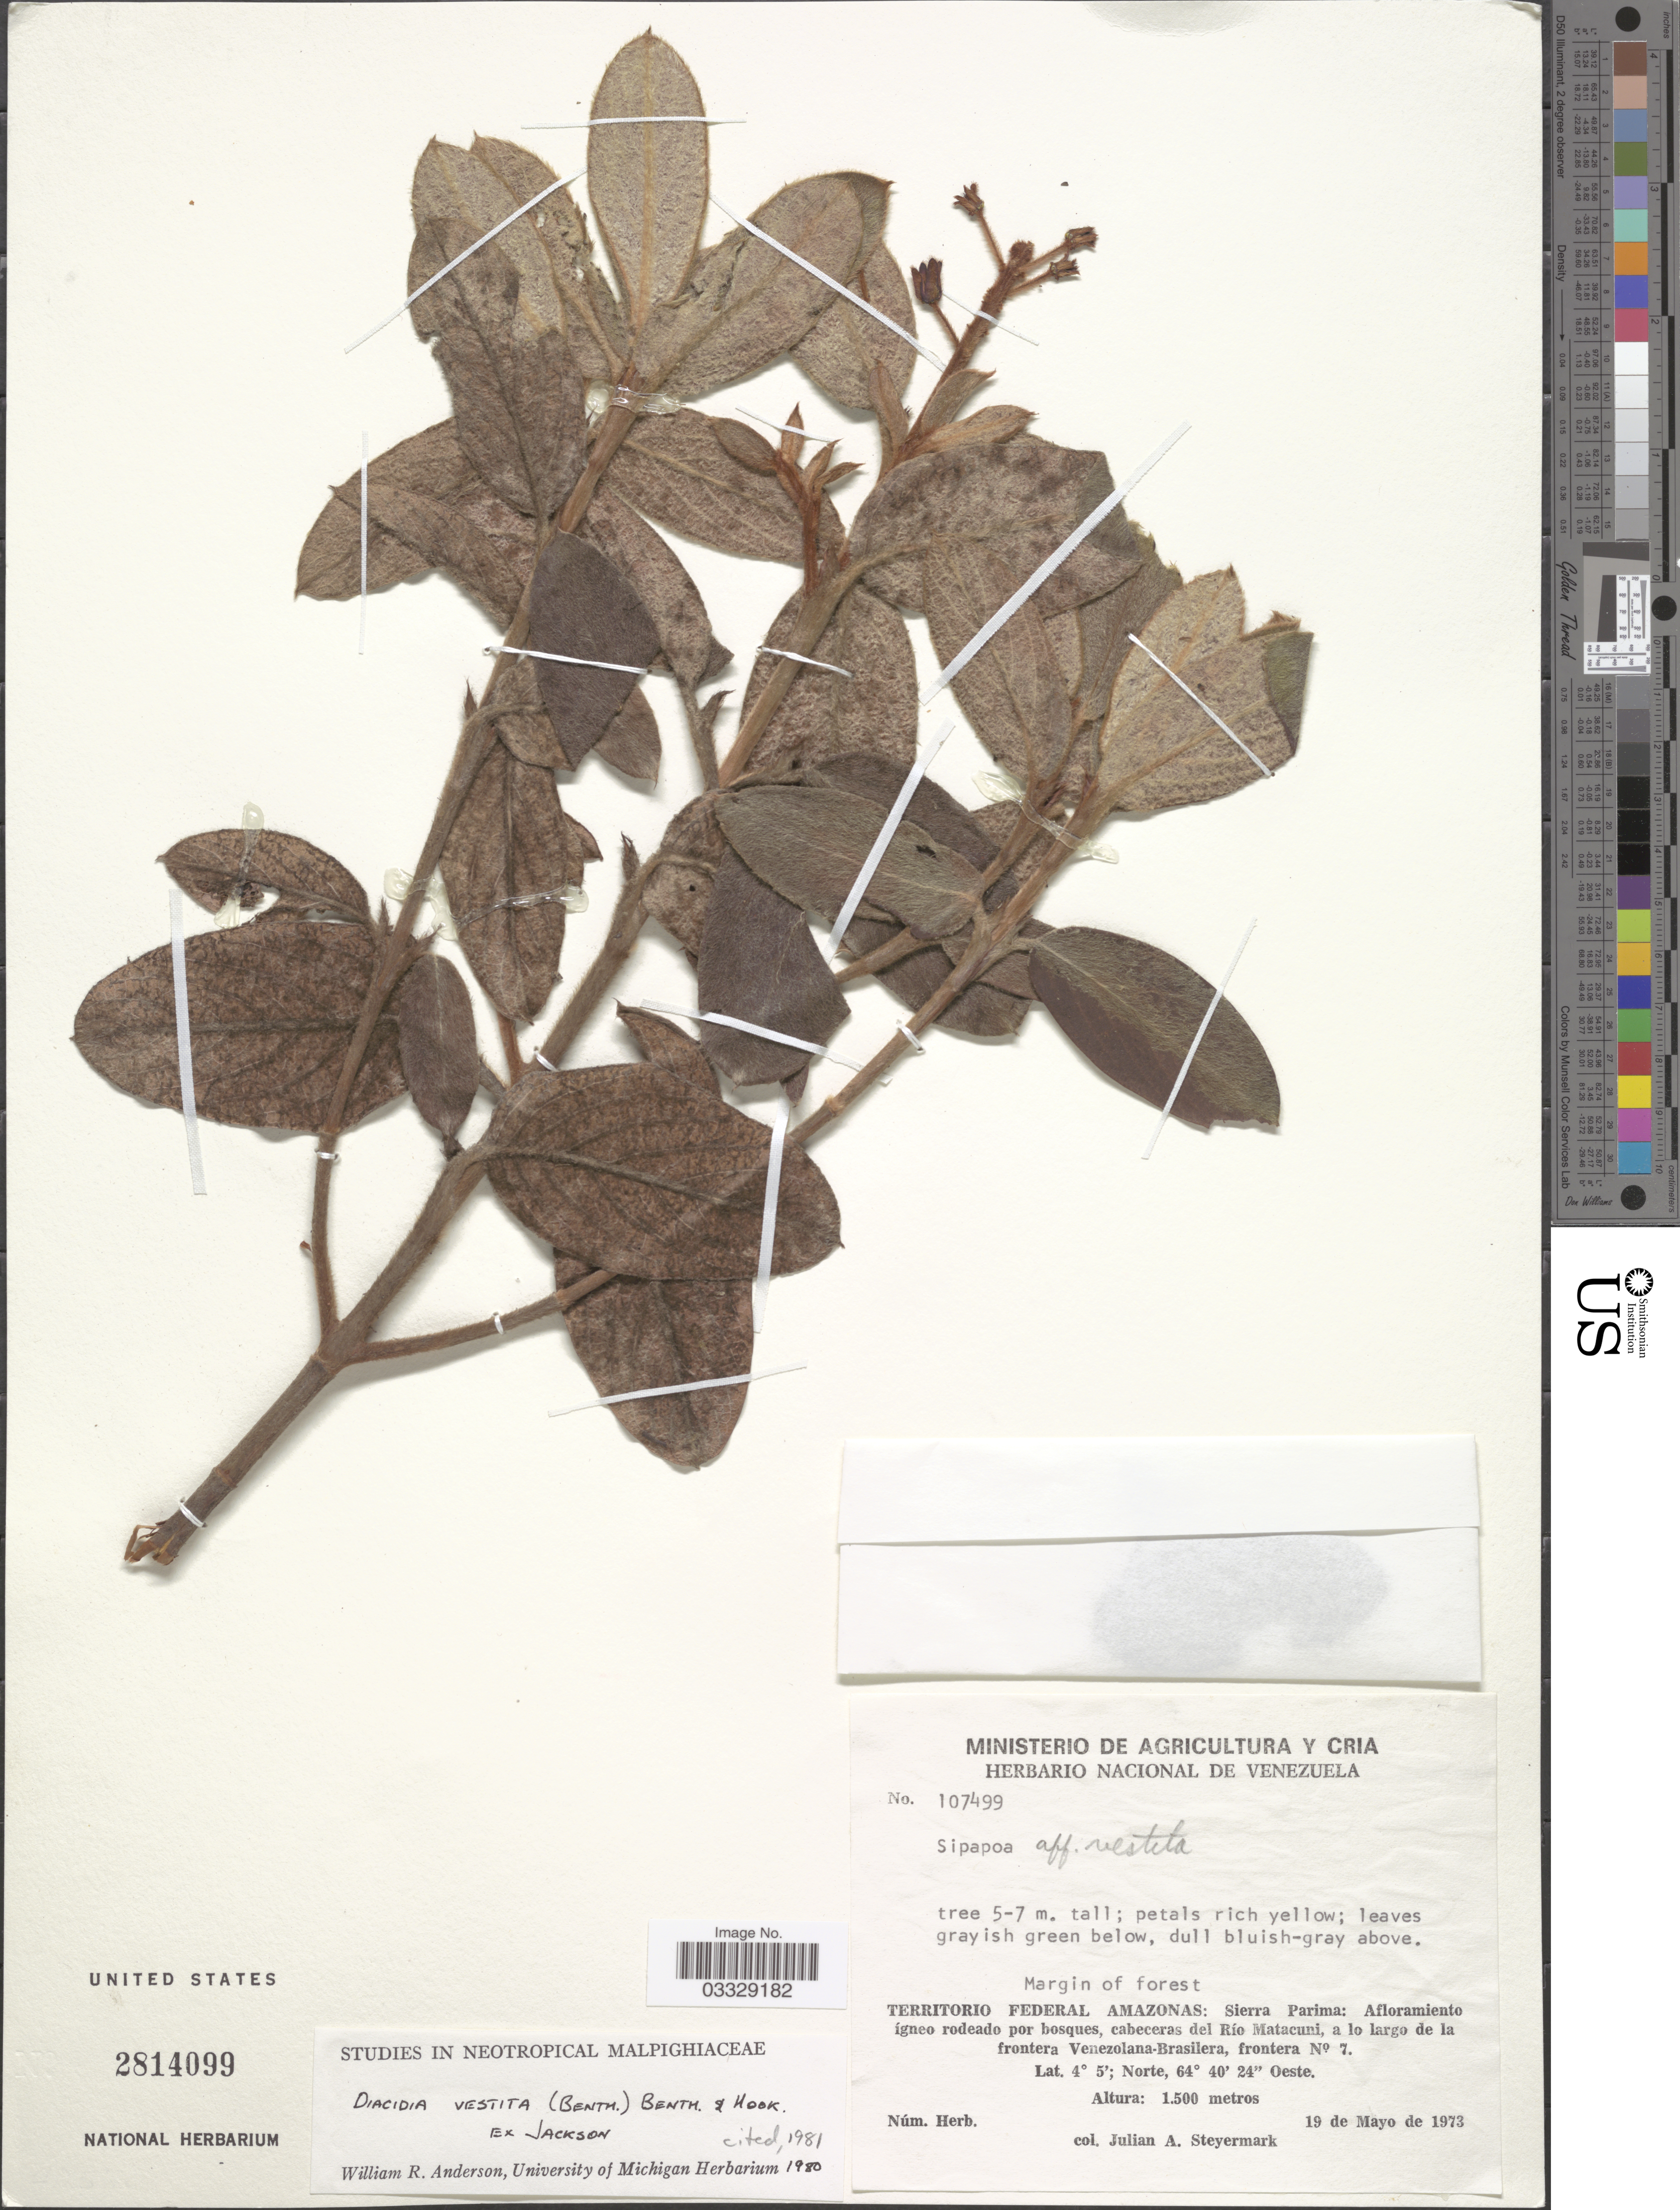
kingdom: Plantae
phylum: Tracheophyta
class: Magnoliopsida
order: Malpighiales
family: Malpighiaceae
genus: Diacidia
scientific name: Diacidia vestita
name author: (Benth.) Benth. & Hook. f. ex B.D. Jacks.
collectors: J. Steyermark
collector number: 107499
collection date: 1973-05-19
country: Venezuela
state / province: Amazonas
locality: Territorio Federal Amazonas: Sierra Parima: Afloramiento ígneo rodeado por bosques, cabeceras del Río Matacuni, a lo largo de la frontera Venezolana-Brasilera, frontera No 7.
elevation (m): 1500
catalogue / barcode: US 2814099